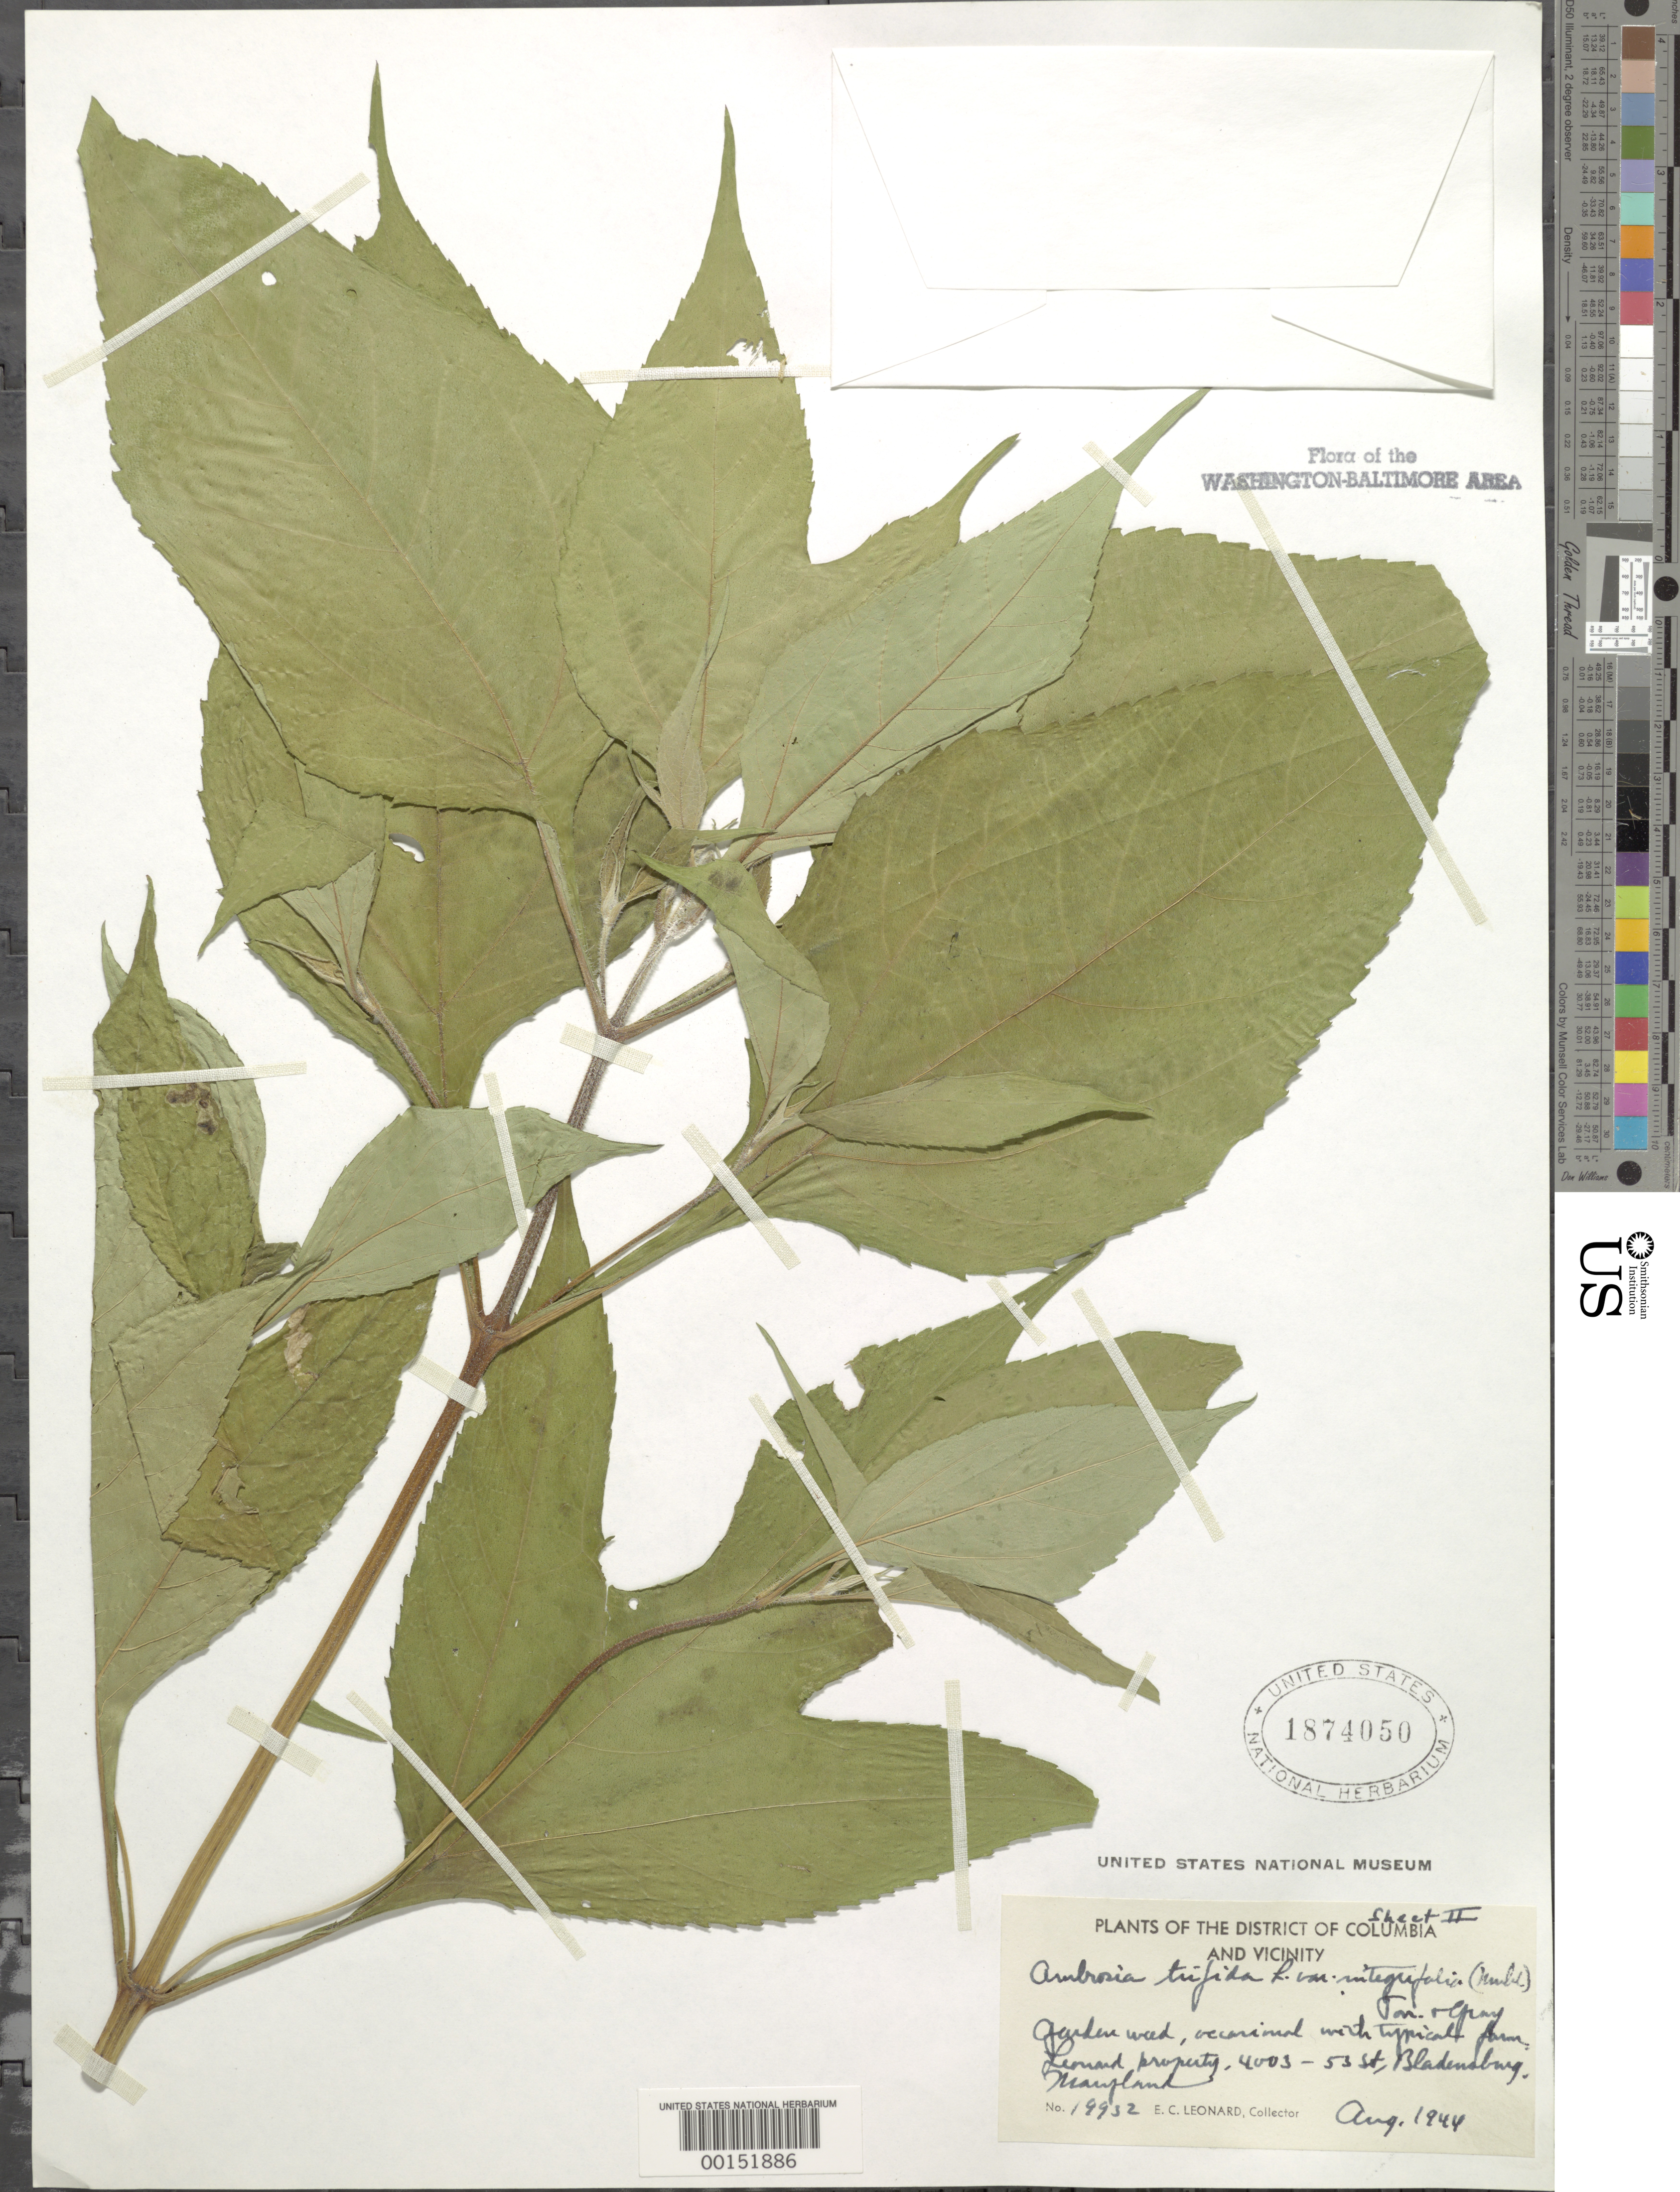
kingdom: Plantae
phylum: Tracheophyta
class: Magnoliopsida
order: Asterales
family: Asteraceae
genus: Ambrosia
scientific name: Ambrosia trifida f. integrifolia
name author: (Muhl.) Fernald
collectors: E. C. Leonard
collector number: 19932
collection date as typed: Aug 1944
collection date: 1944-08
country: United States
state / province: Maryland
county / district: Prince George's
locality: Bladensburg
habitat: Garden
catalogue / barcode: US 1874050